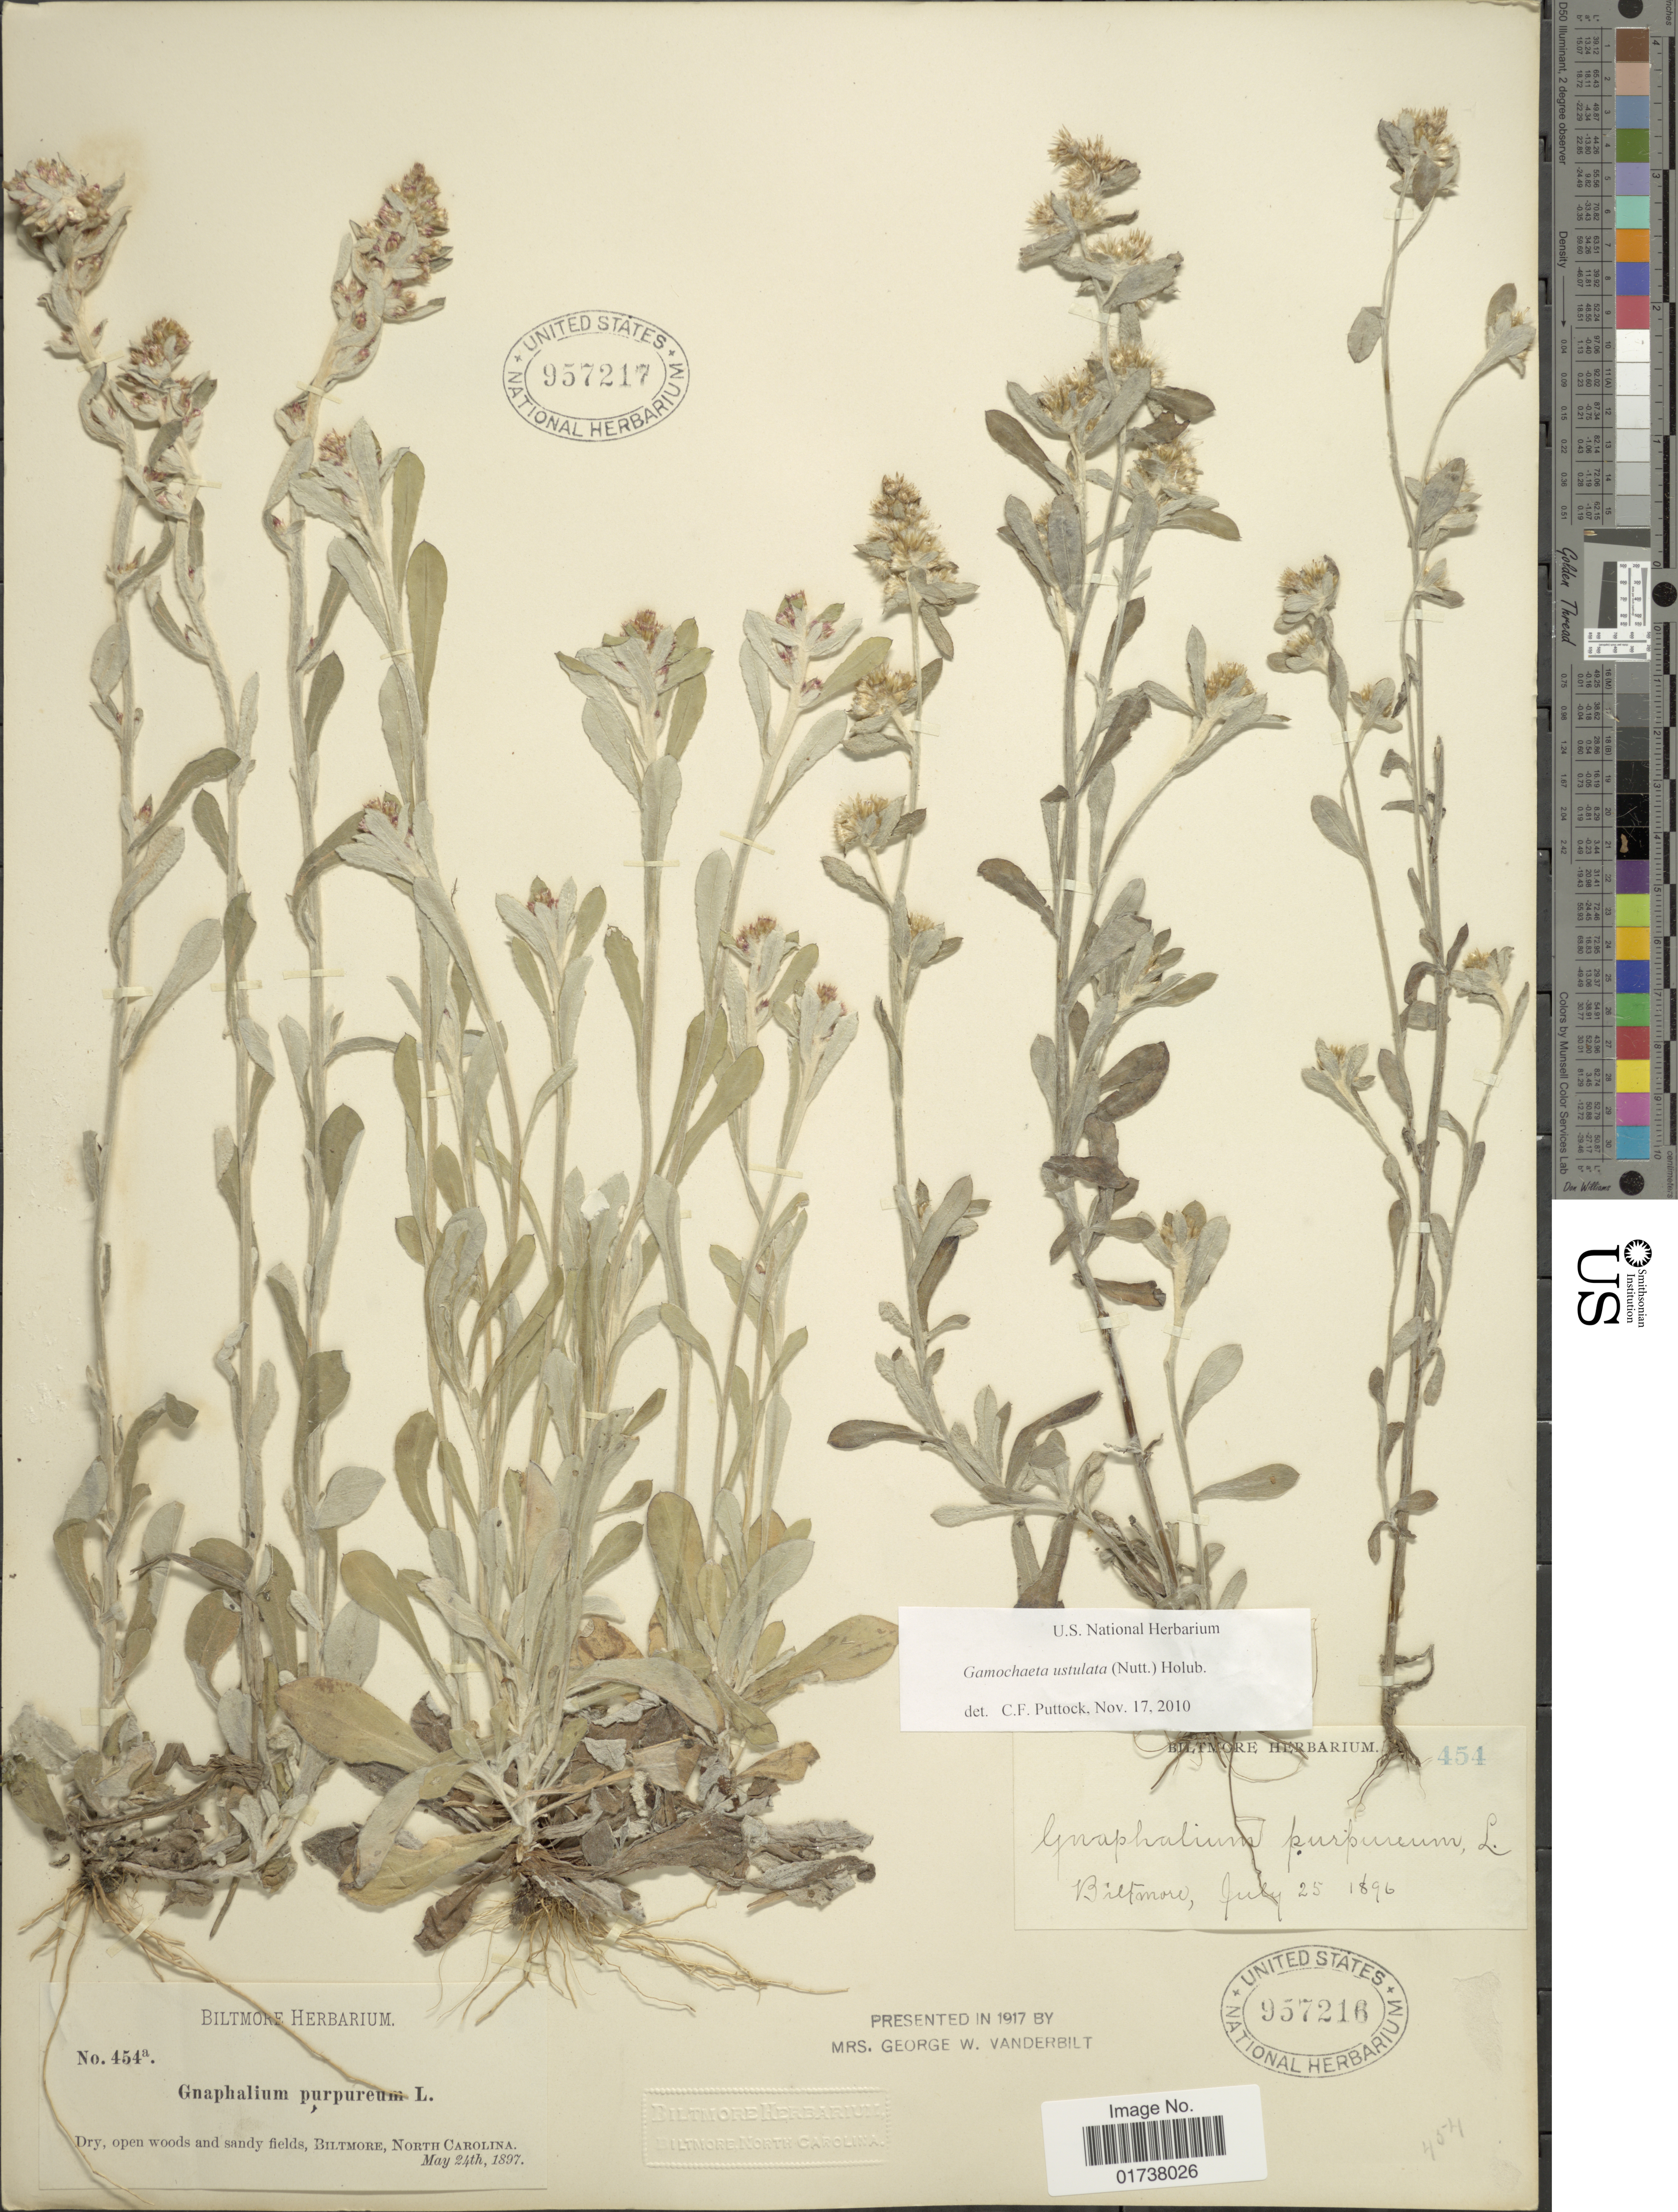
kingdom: Plantae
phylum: Tracheophyta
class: Magnoliopsida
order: Asterales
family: Asteraceae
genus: Gamochaeta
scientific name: Gamochaeta ustulata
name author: (Nutt.) Holub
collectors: ex herb. Biltmore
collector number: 454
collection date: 1896-07-25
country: United States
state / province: North Carolina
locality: Biltmore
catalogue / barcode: US 957216-2